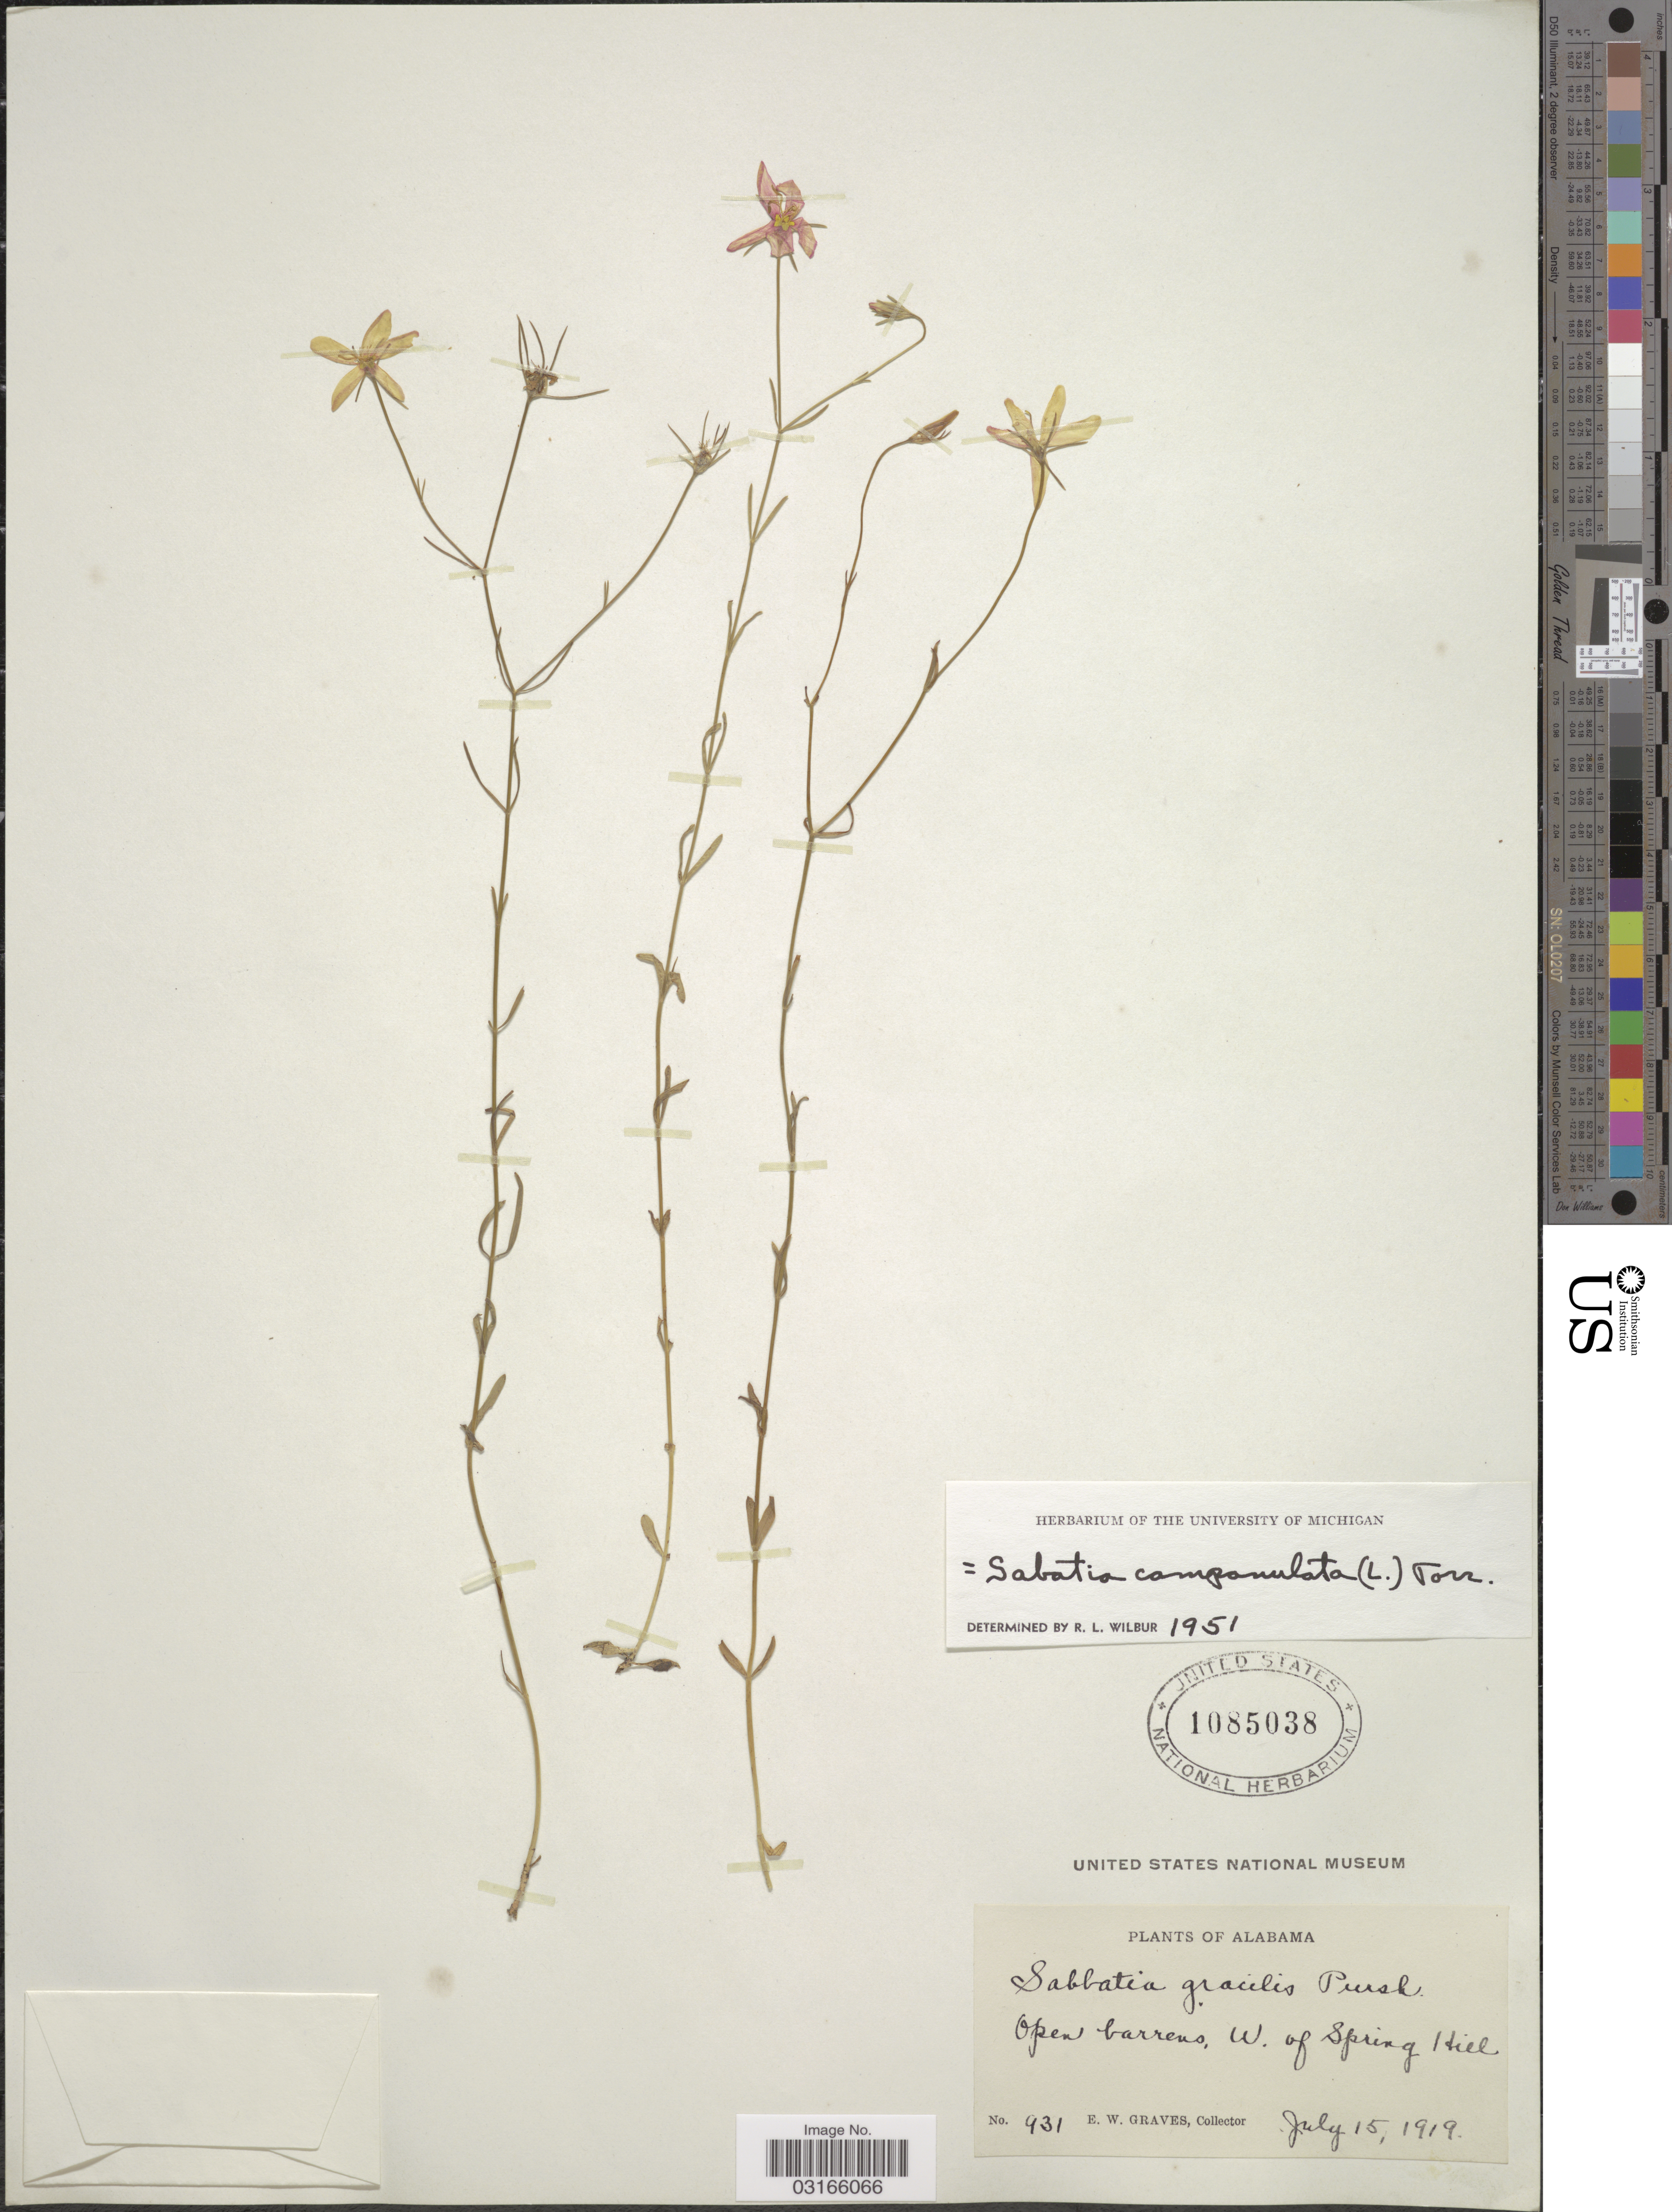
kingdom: Plantae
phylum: Tracheophyta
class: Magnoliopsida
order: Gentianales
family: Gentianaceae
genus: Sabatia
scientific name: Sabatia campanulata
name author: (L.) Torr.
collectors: E. Graves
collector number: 931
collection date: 1919-07-15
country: United States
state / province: Alabama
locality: Open barrens, W. of Spring Hill.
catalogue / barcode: US 1085038